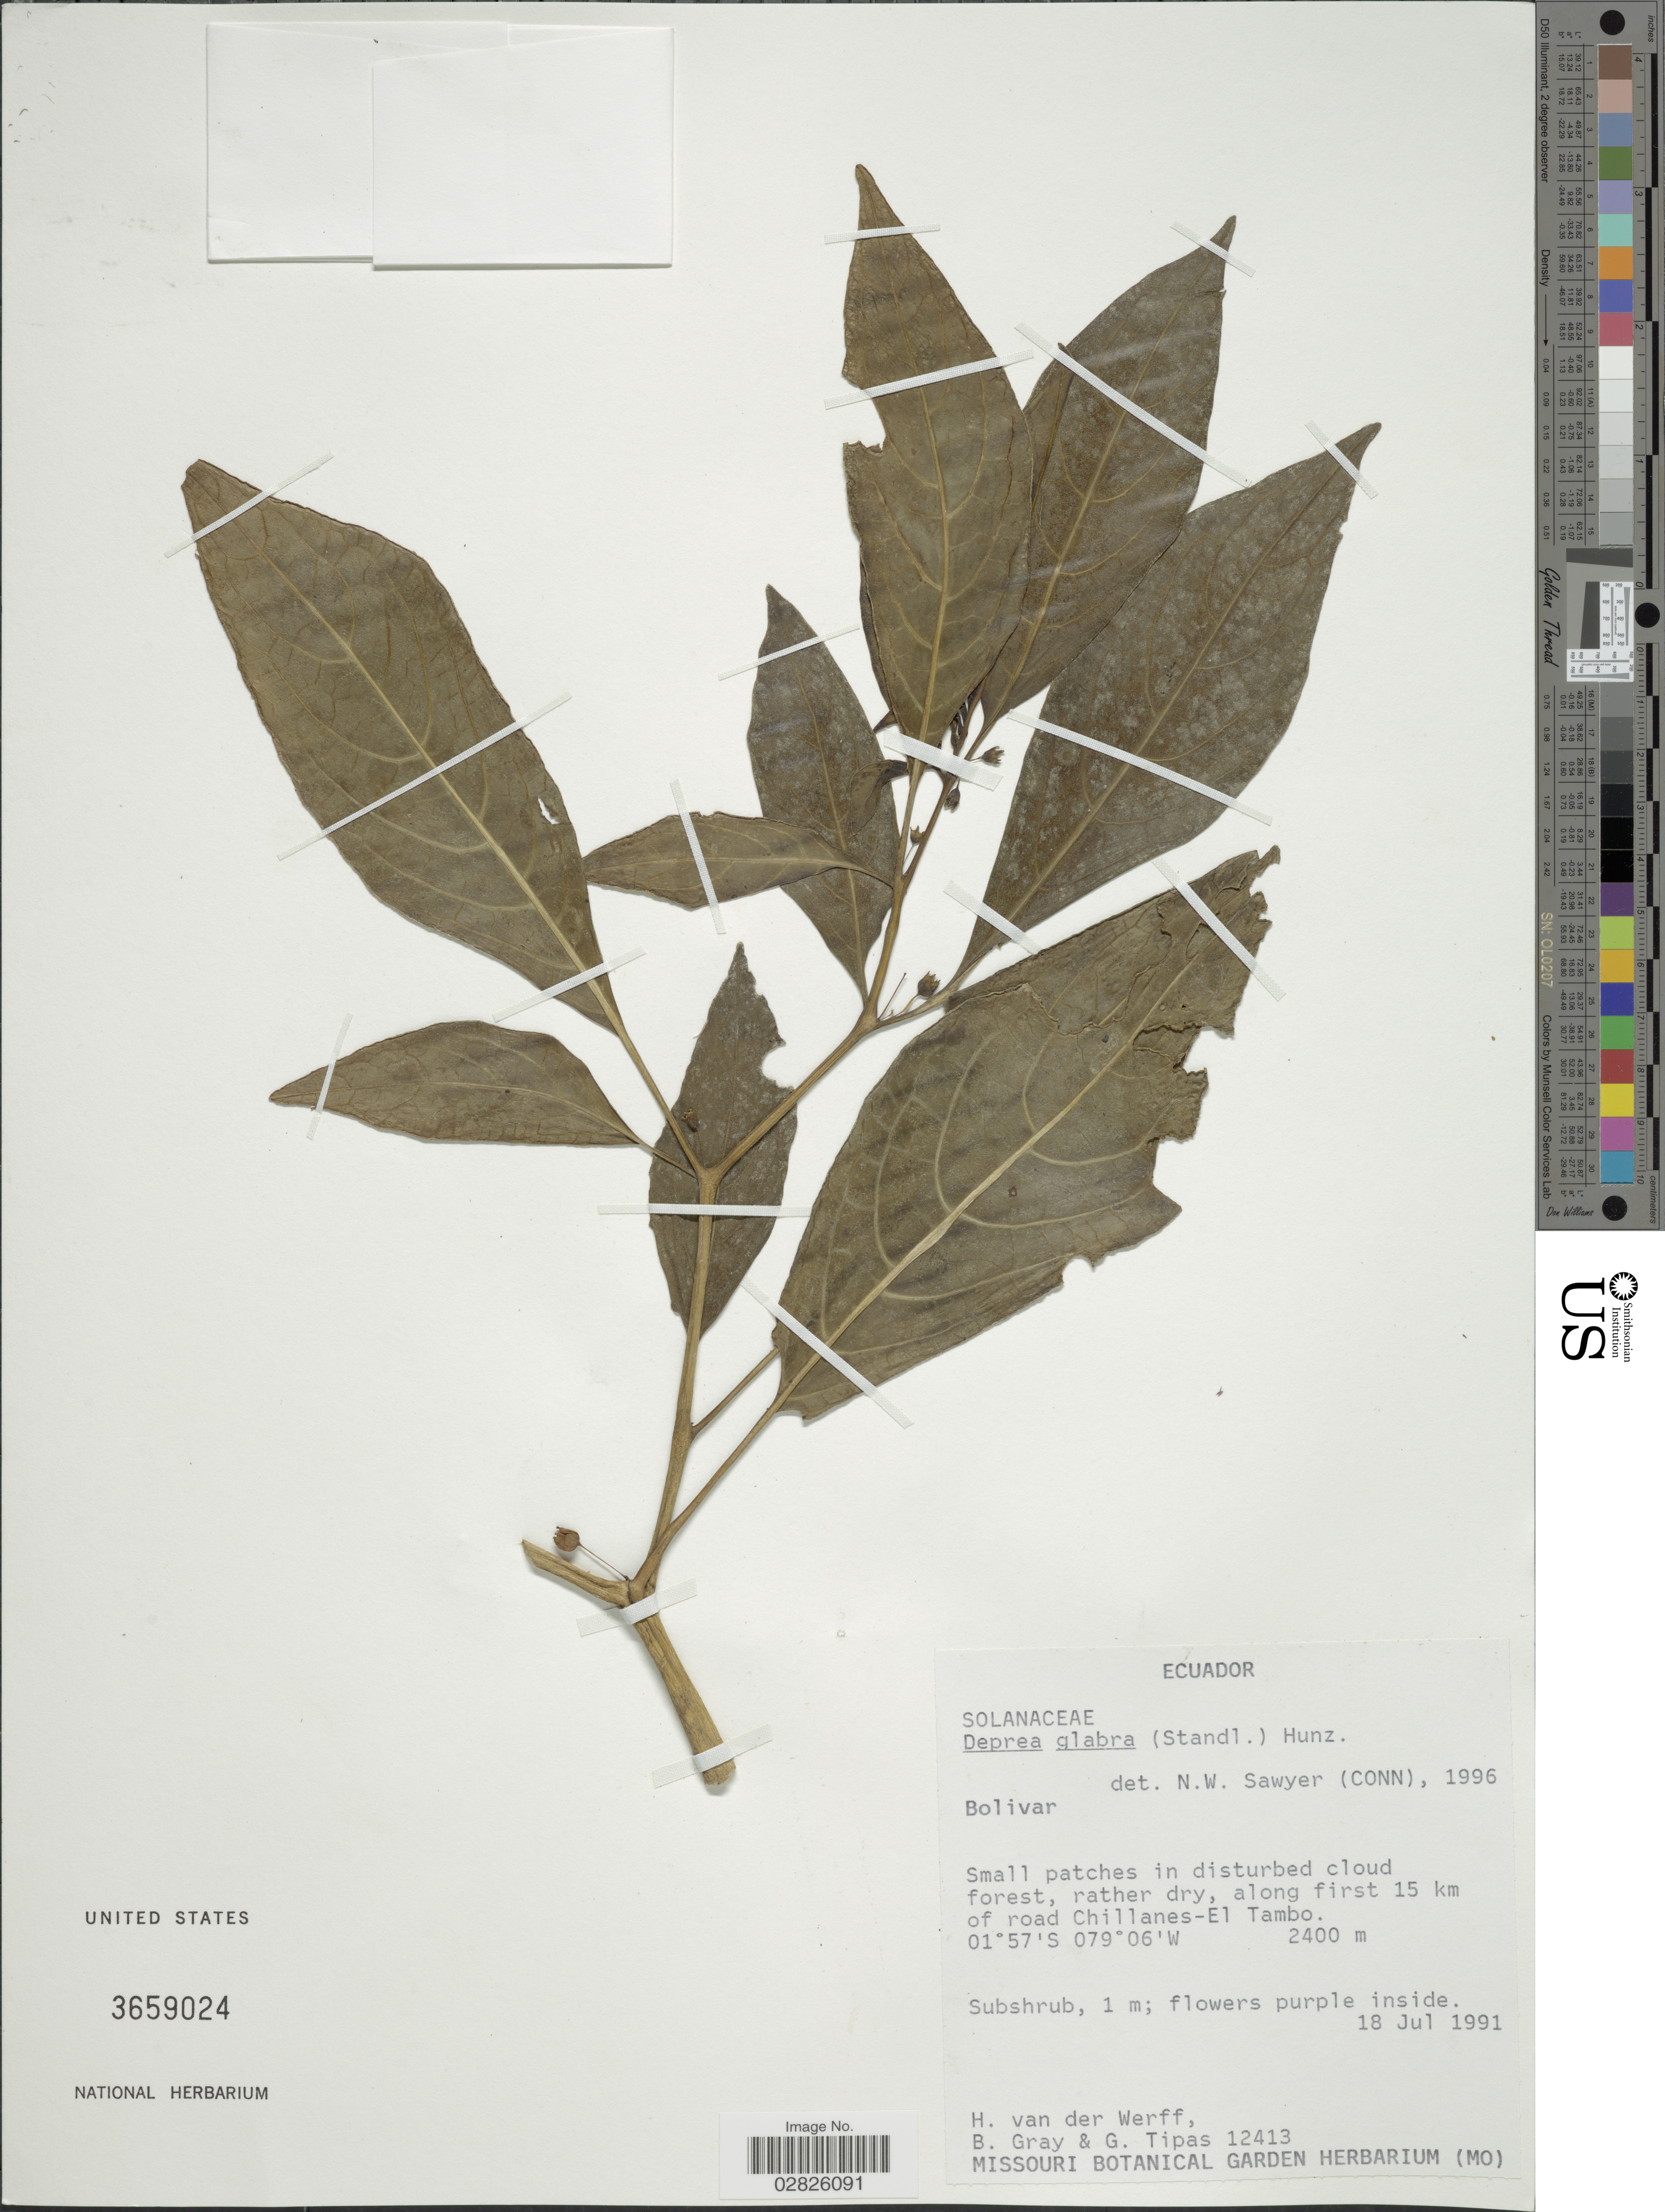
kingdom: Plantae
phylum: Tracheophyta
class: Magnoliopsida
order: Solanales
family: Solanaceae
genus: Deprea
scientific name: Deprea glabra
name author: (Standl.) Hunz.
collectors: H. van der Werff, B. Gray & G. Tipas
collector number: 12413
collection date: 1991-07-18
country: Ecuador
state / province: Bolívar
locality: Small patches in disturbed cloud forest, rather dry, along first 15 km of road Chillanes-El Tambo.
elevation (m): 2400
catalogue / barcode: US 3659024